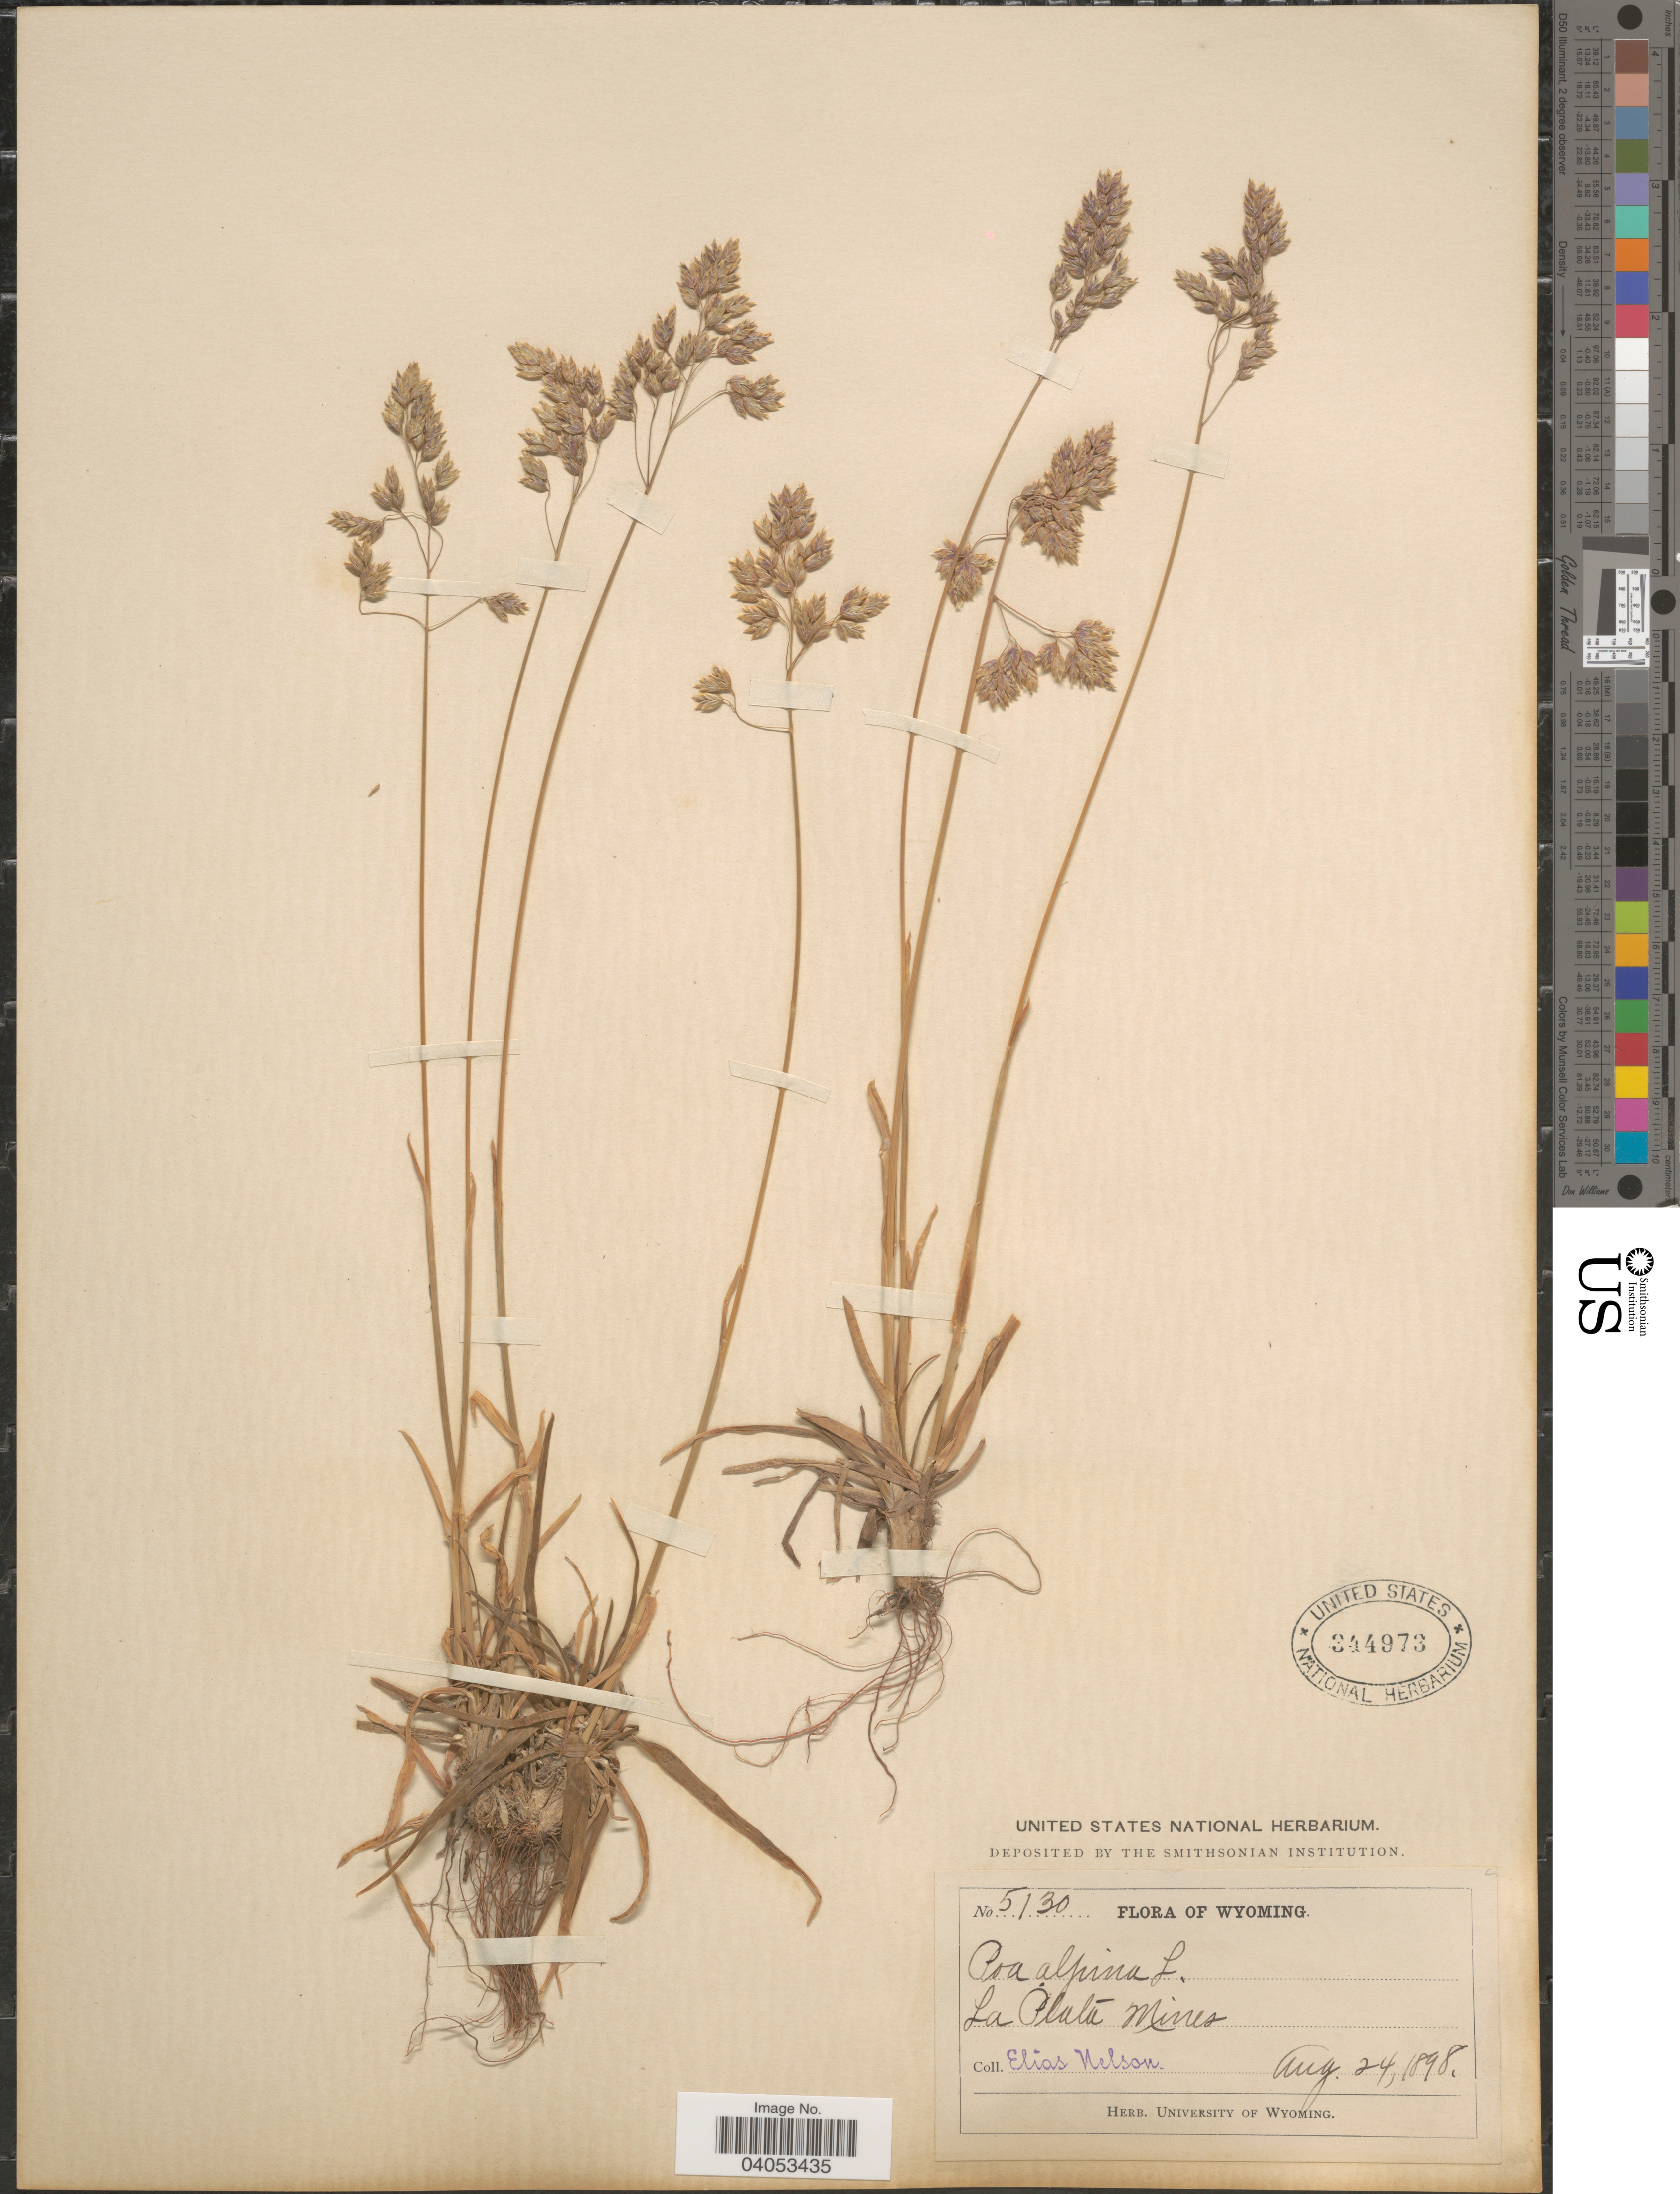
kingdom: Plantae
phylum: Tracheophyta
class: Liliopsida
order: Poales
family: Poaceae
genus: Poa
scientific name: Poa alpina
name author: L.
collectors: E. Nelson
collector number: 5130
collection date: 1898-08-24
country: United States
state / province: Wyoming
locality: La Plata Mines.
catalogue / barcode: US 344973